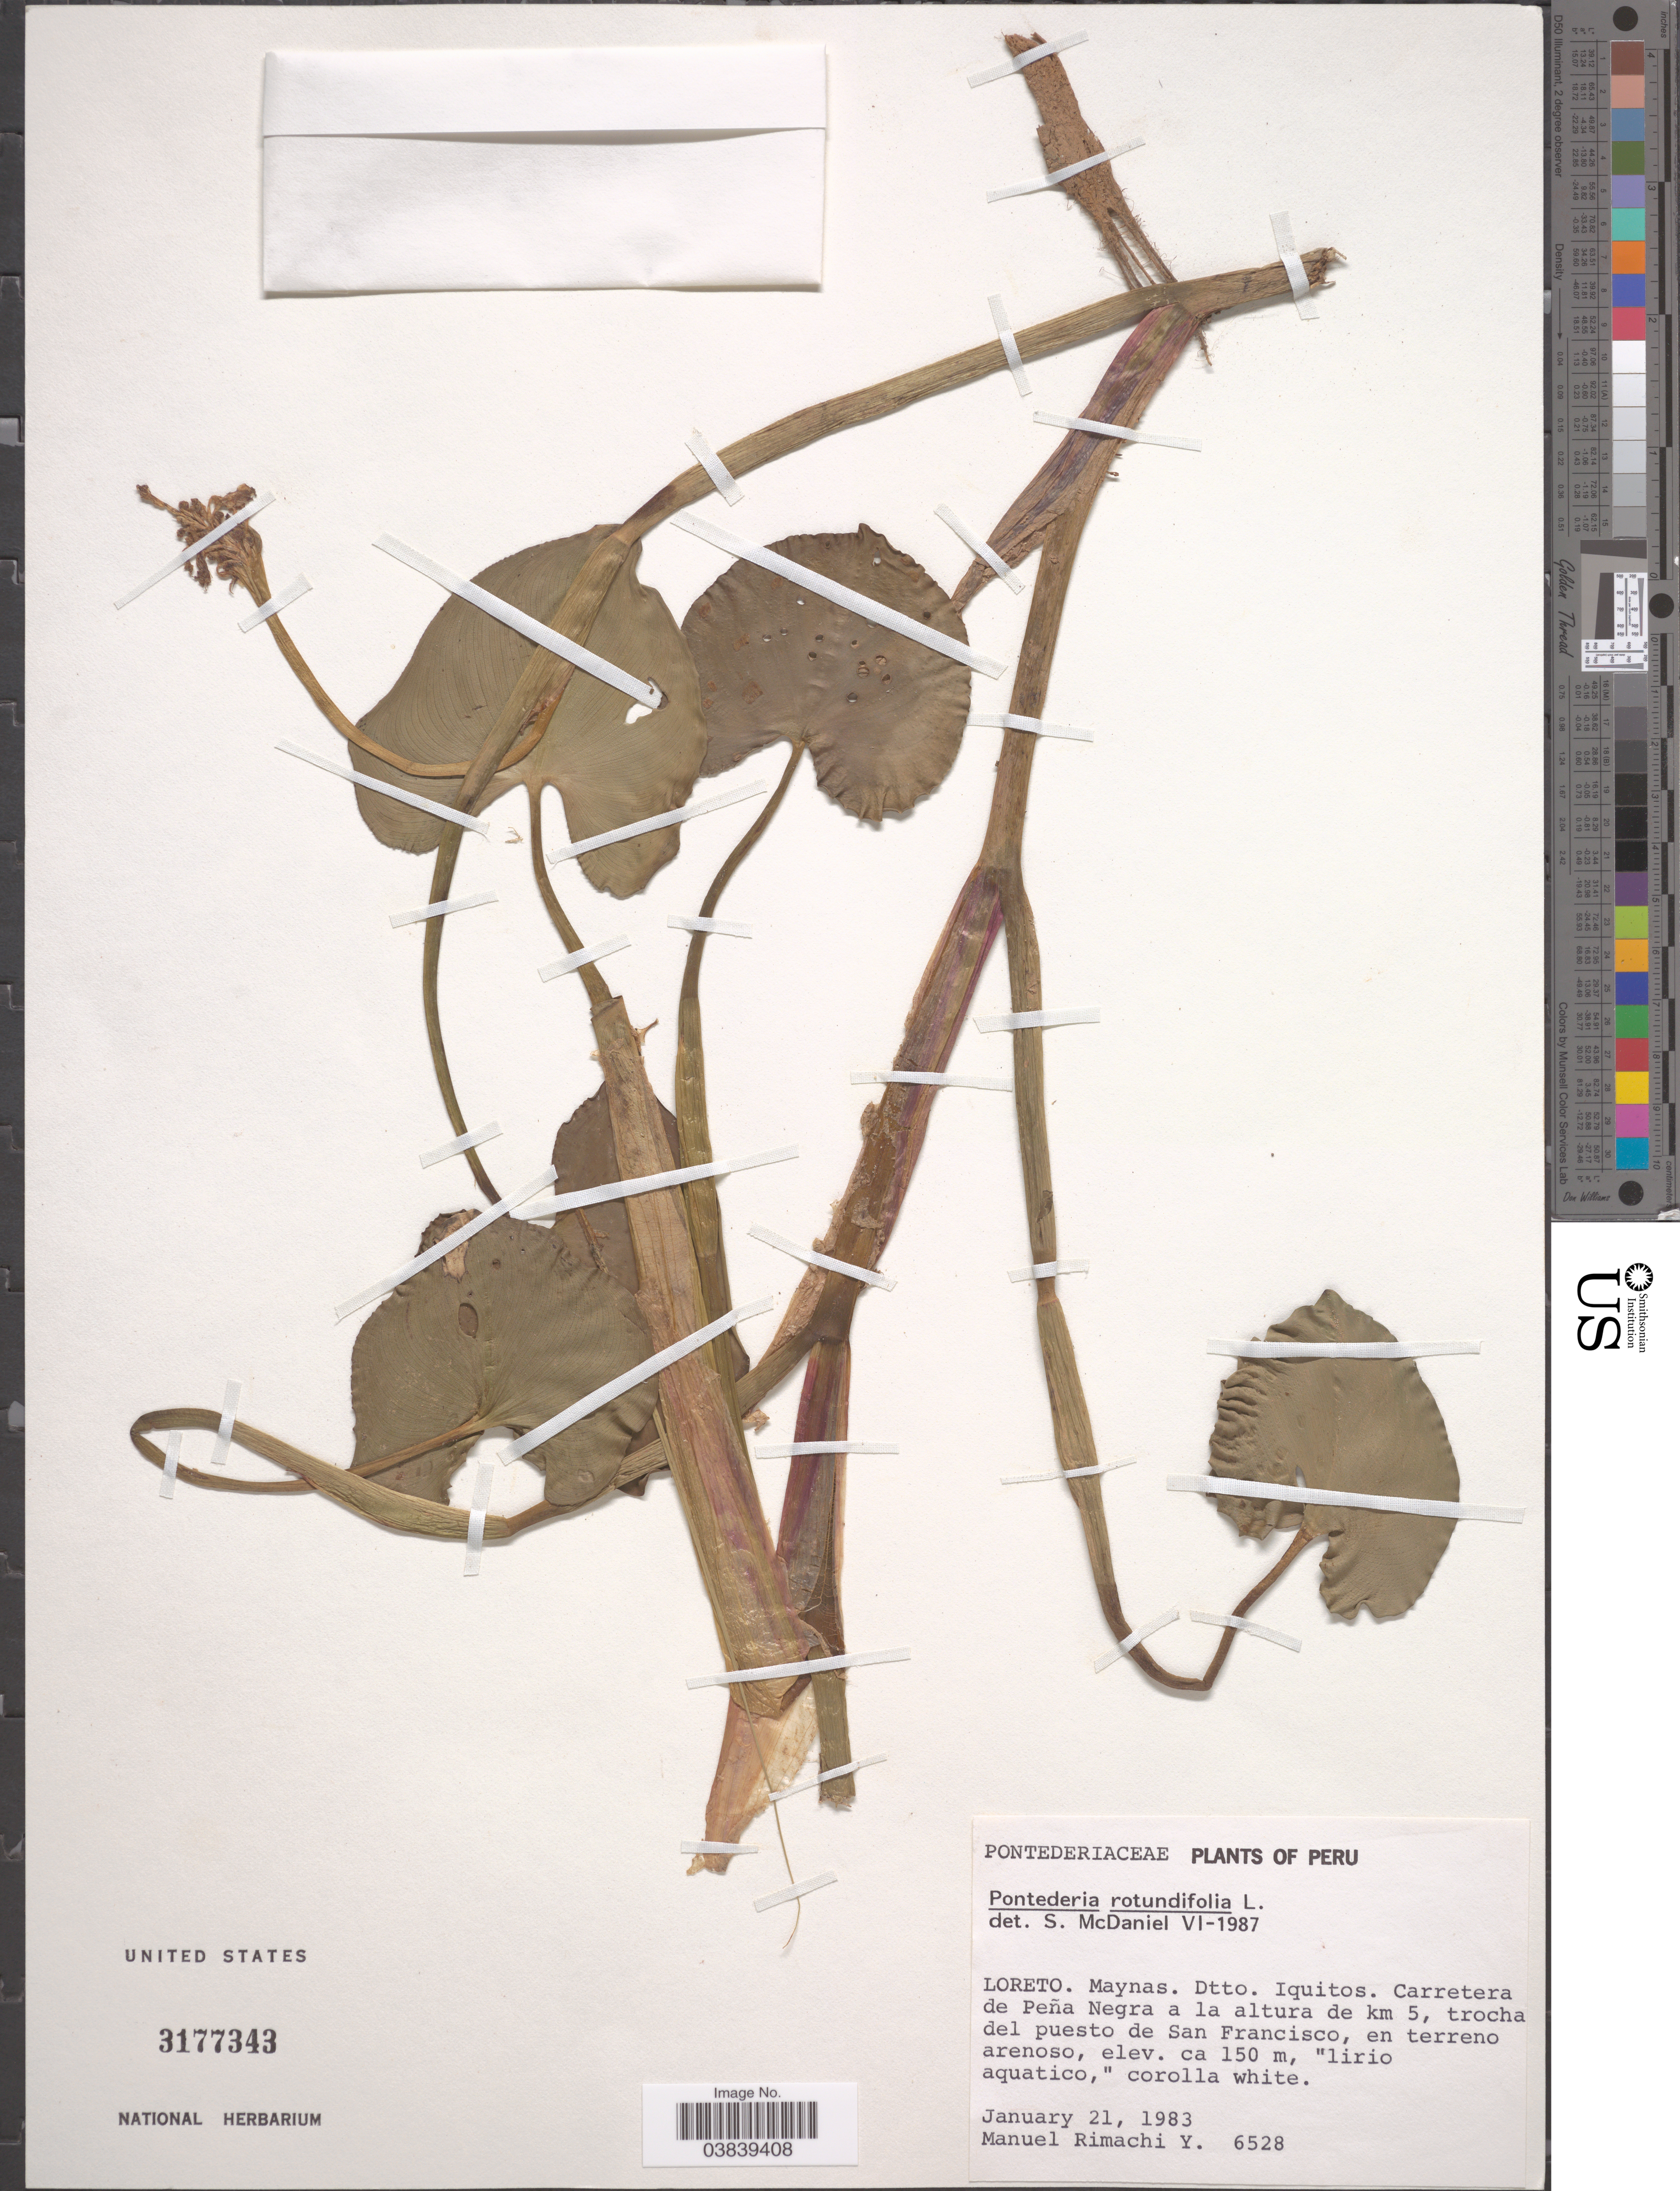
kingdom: Plantae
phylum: Tracheophyta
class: Liliopsida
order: Commelinales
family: Pontederiaceae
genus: Pontederia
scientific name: Pontederia rotundifolia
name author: L. f.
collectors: M. Rimachi Y.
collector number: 6528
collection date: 1983-01-21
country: Peru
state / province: Loreto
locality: Maynas. Dtto. Iquitos. Carretera de Peña Negra a la altura de km 5, trocha del puesto de San Francisco.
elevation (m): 150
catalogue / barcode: US 3177343